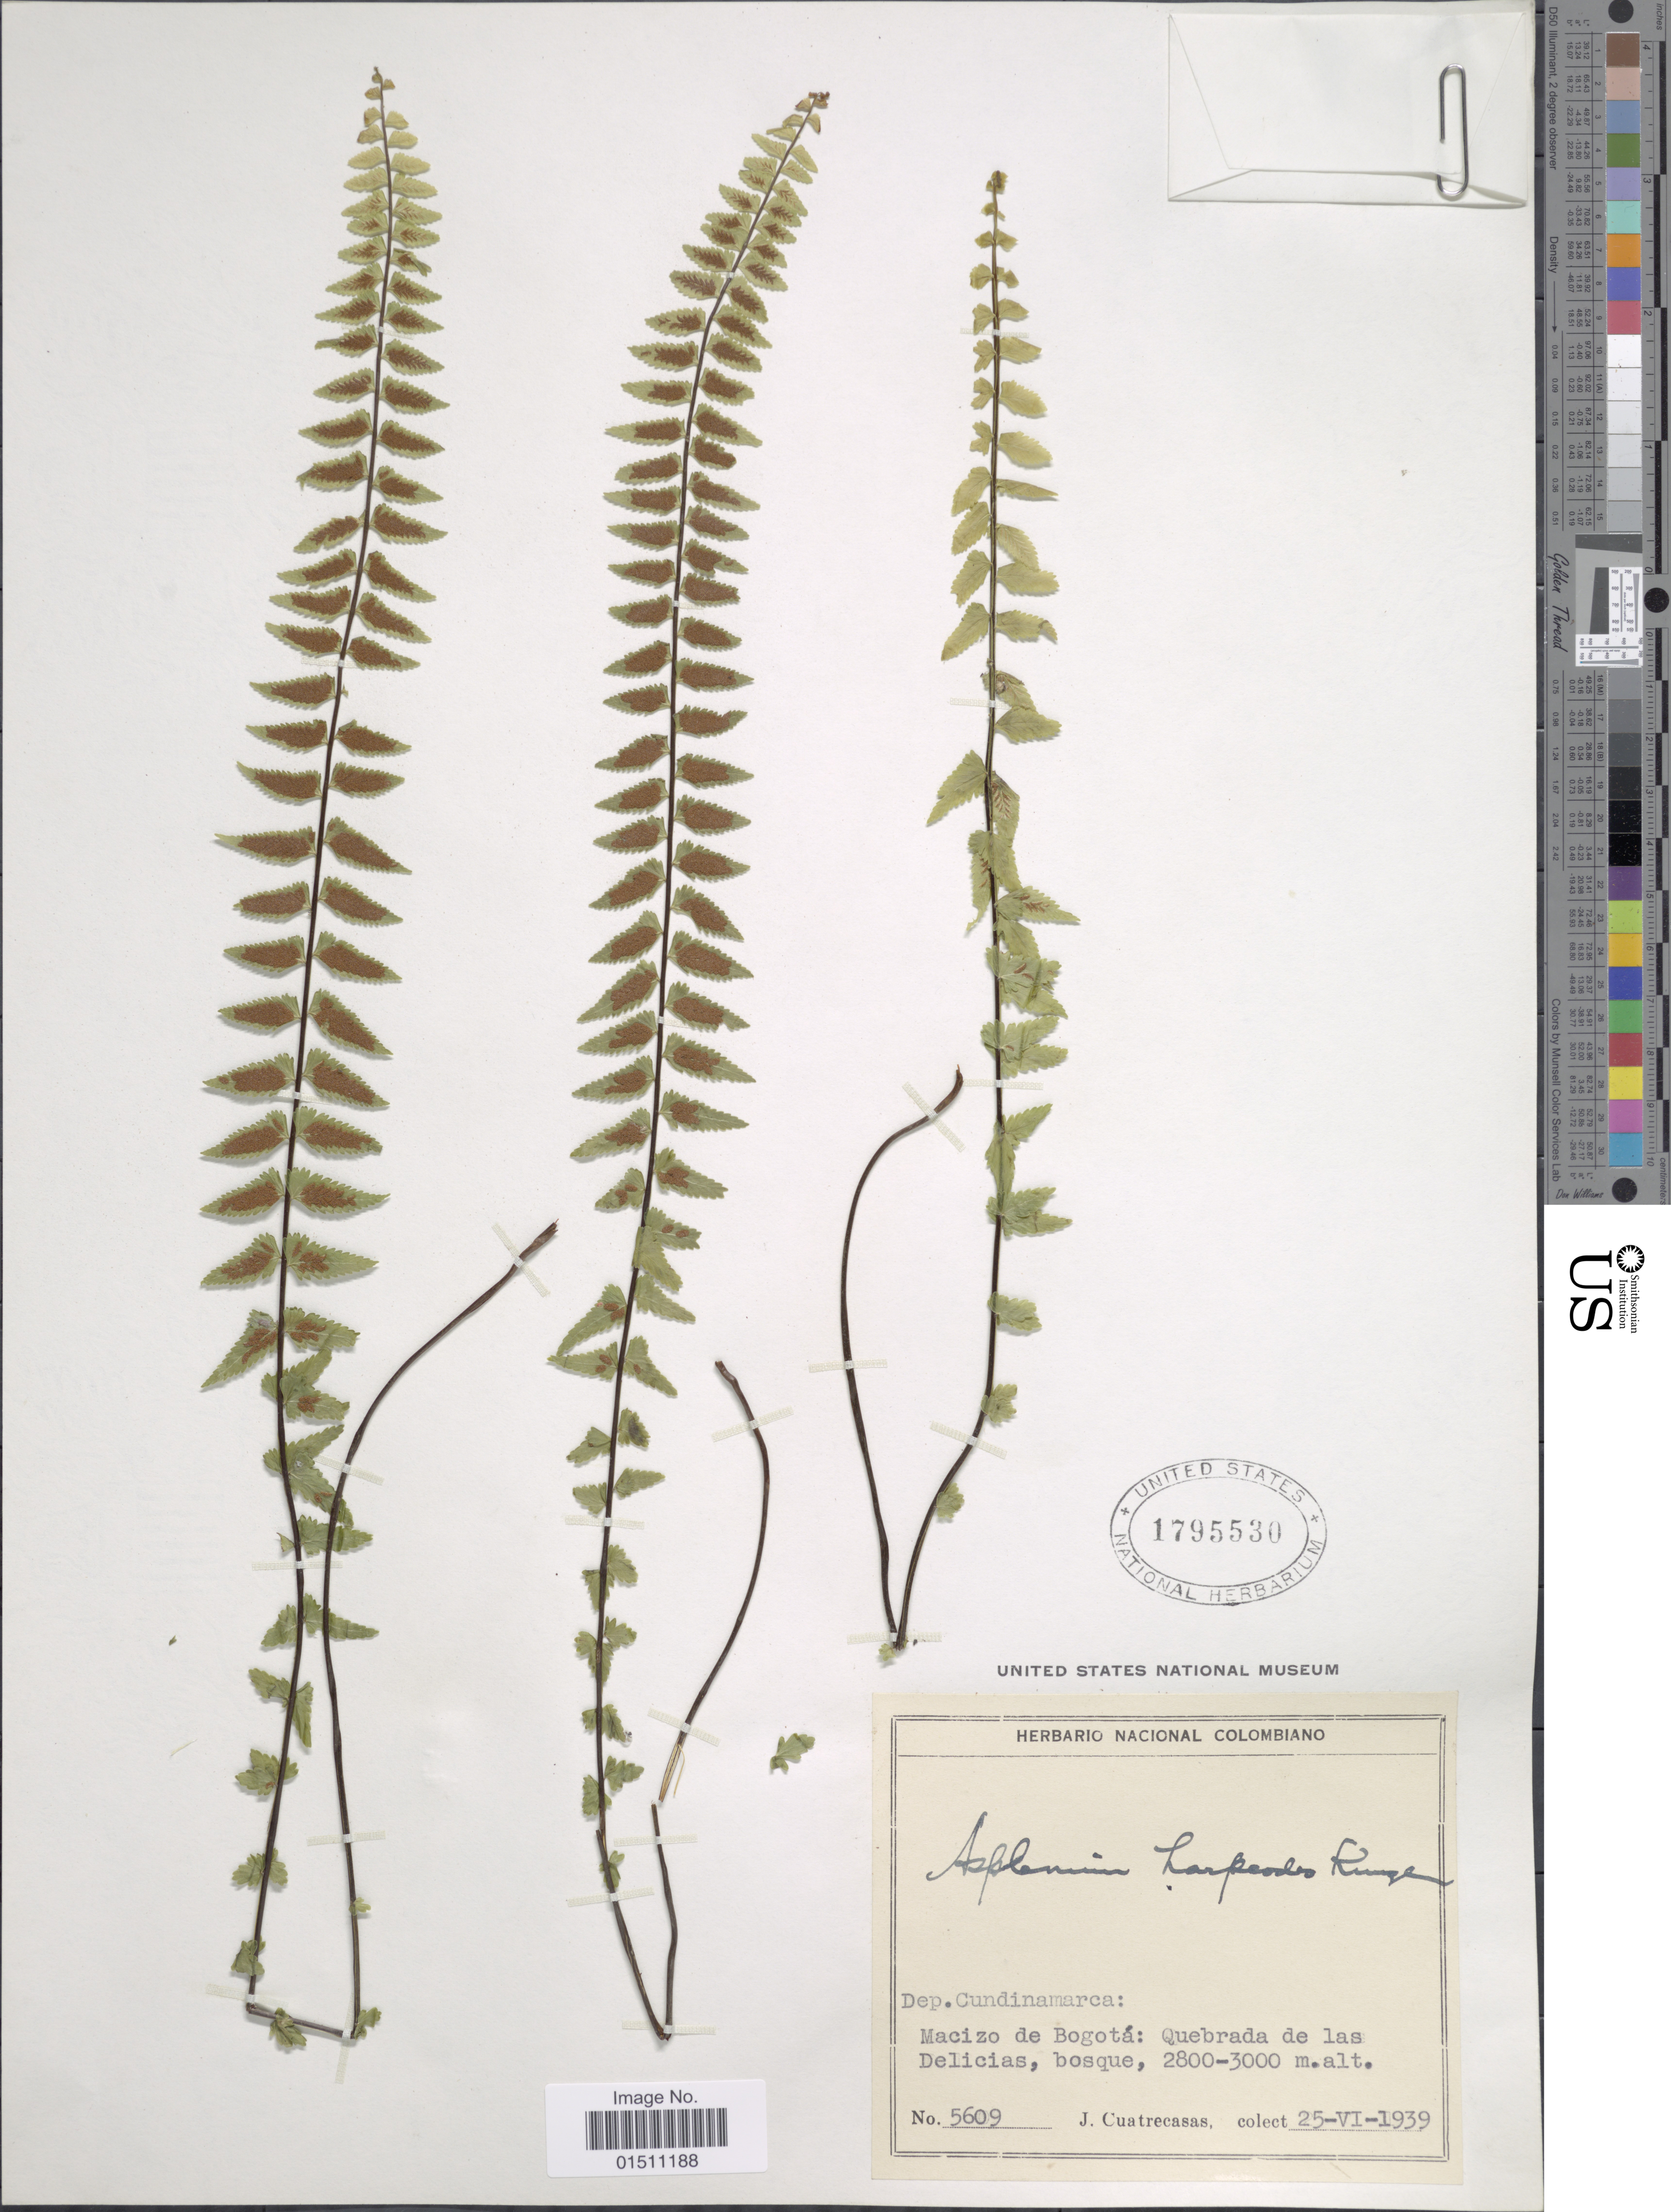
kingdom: Plantae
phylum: Tracheophyta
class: Polypodiopsida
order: Polypodiales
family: Aspleniaceae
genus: Asplenium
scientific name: Asplenium harpeodes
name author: Kunze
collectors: J. Cuatrecasas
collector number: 5609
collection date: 1939-06-25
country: Colombia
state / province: Cundinamarca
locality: Colombia, Dep. Cundinamarca, Macizo de Bogotá: Quebrada de las Delicias.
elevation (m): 2800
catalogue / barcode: US 1795530